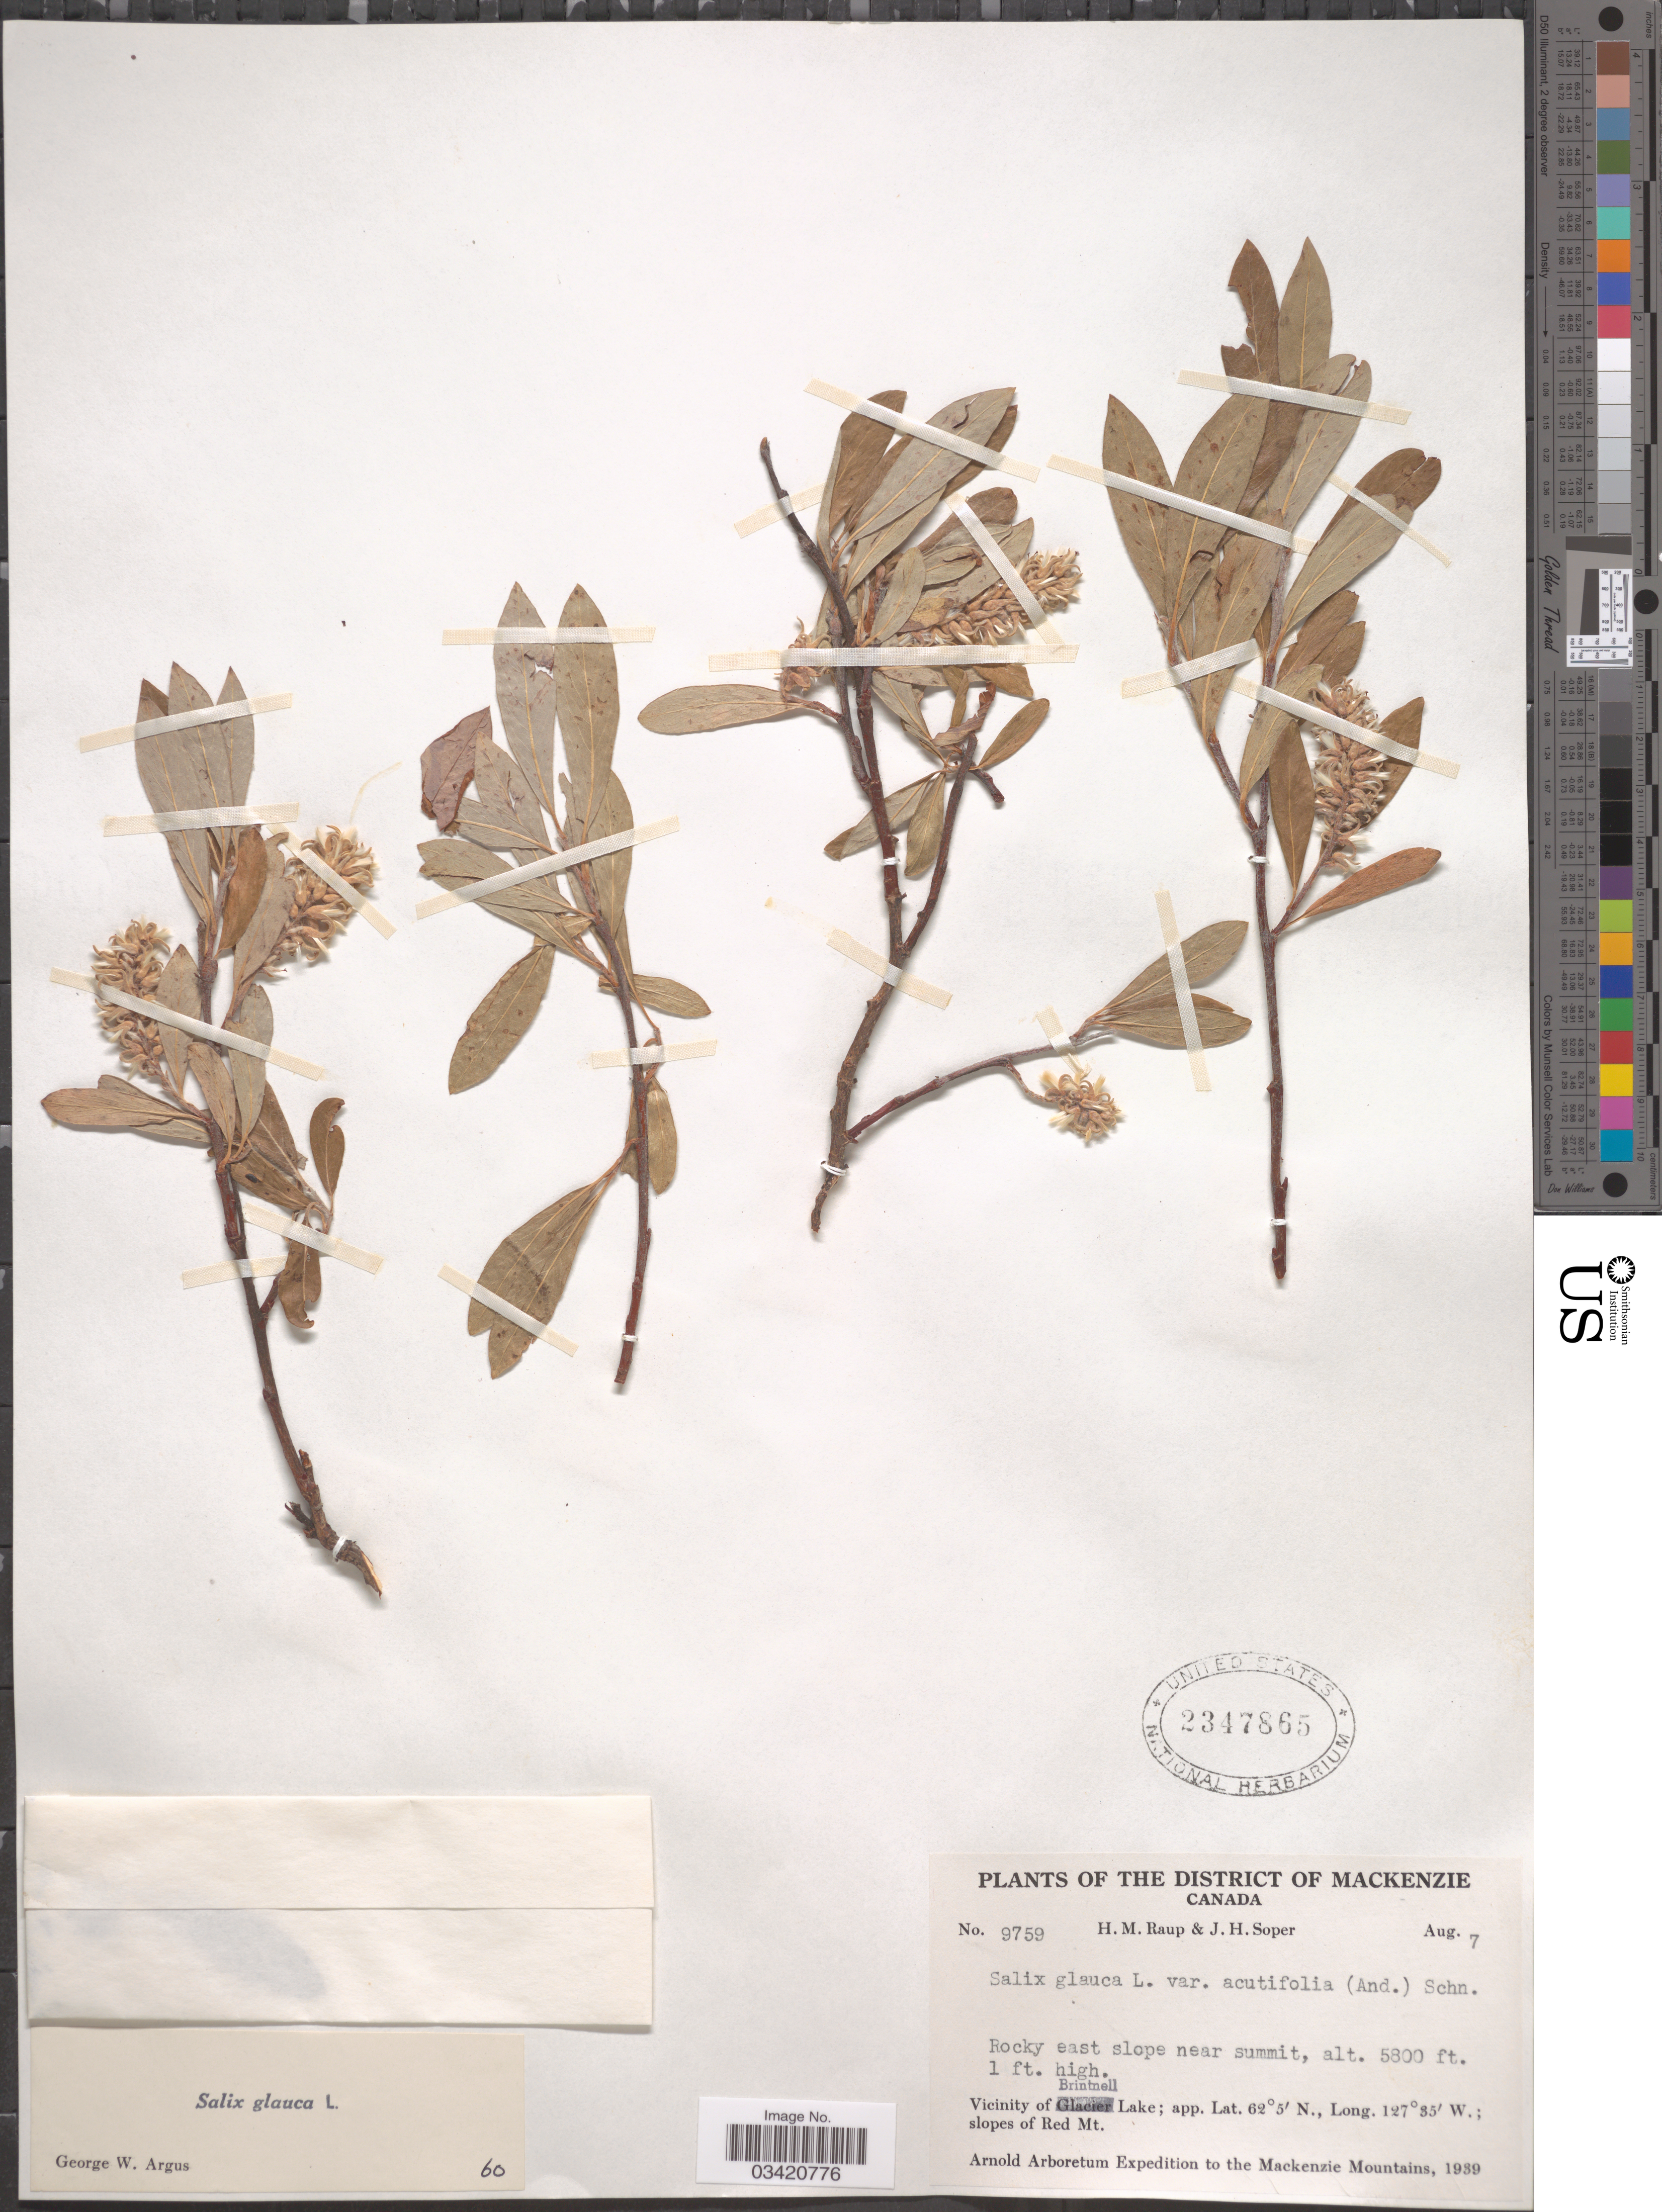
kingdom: Plantae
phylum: Tracheophyta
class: Magnoliopsida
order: Malpighiales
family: Salicaceae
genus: Salix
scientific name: Salix glauca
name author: L.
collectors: H. Raup & J. H. Soper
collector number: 9759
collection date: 1939-08-07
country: Canada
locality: District of Mackenzie. Rocky east slope near summit. Vicinity of Brintnell Lake; slopes of Red Mt. Mackenzie Mountains.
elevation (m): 1768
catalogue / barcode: US 2347865